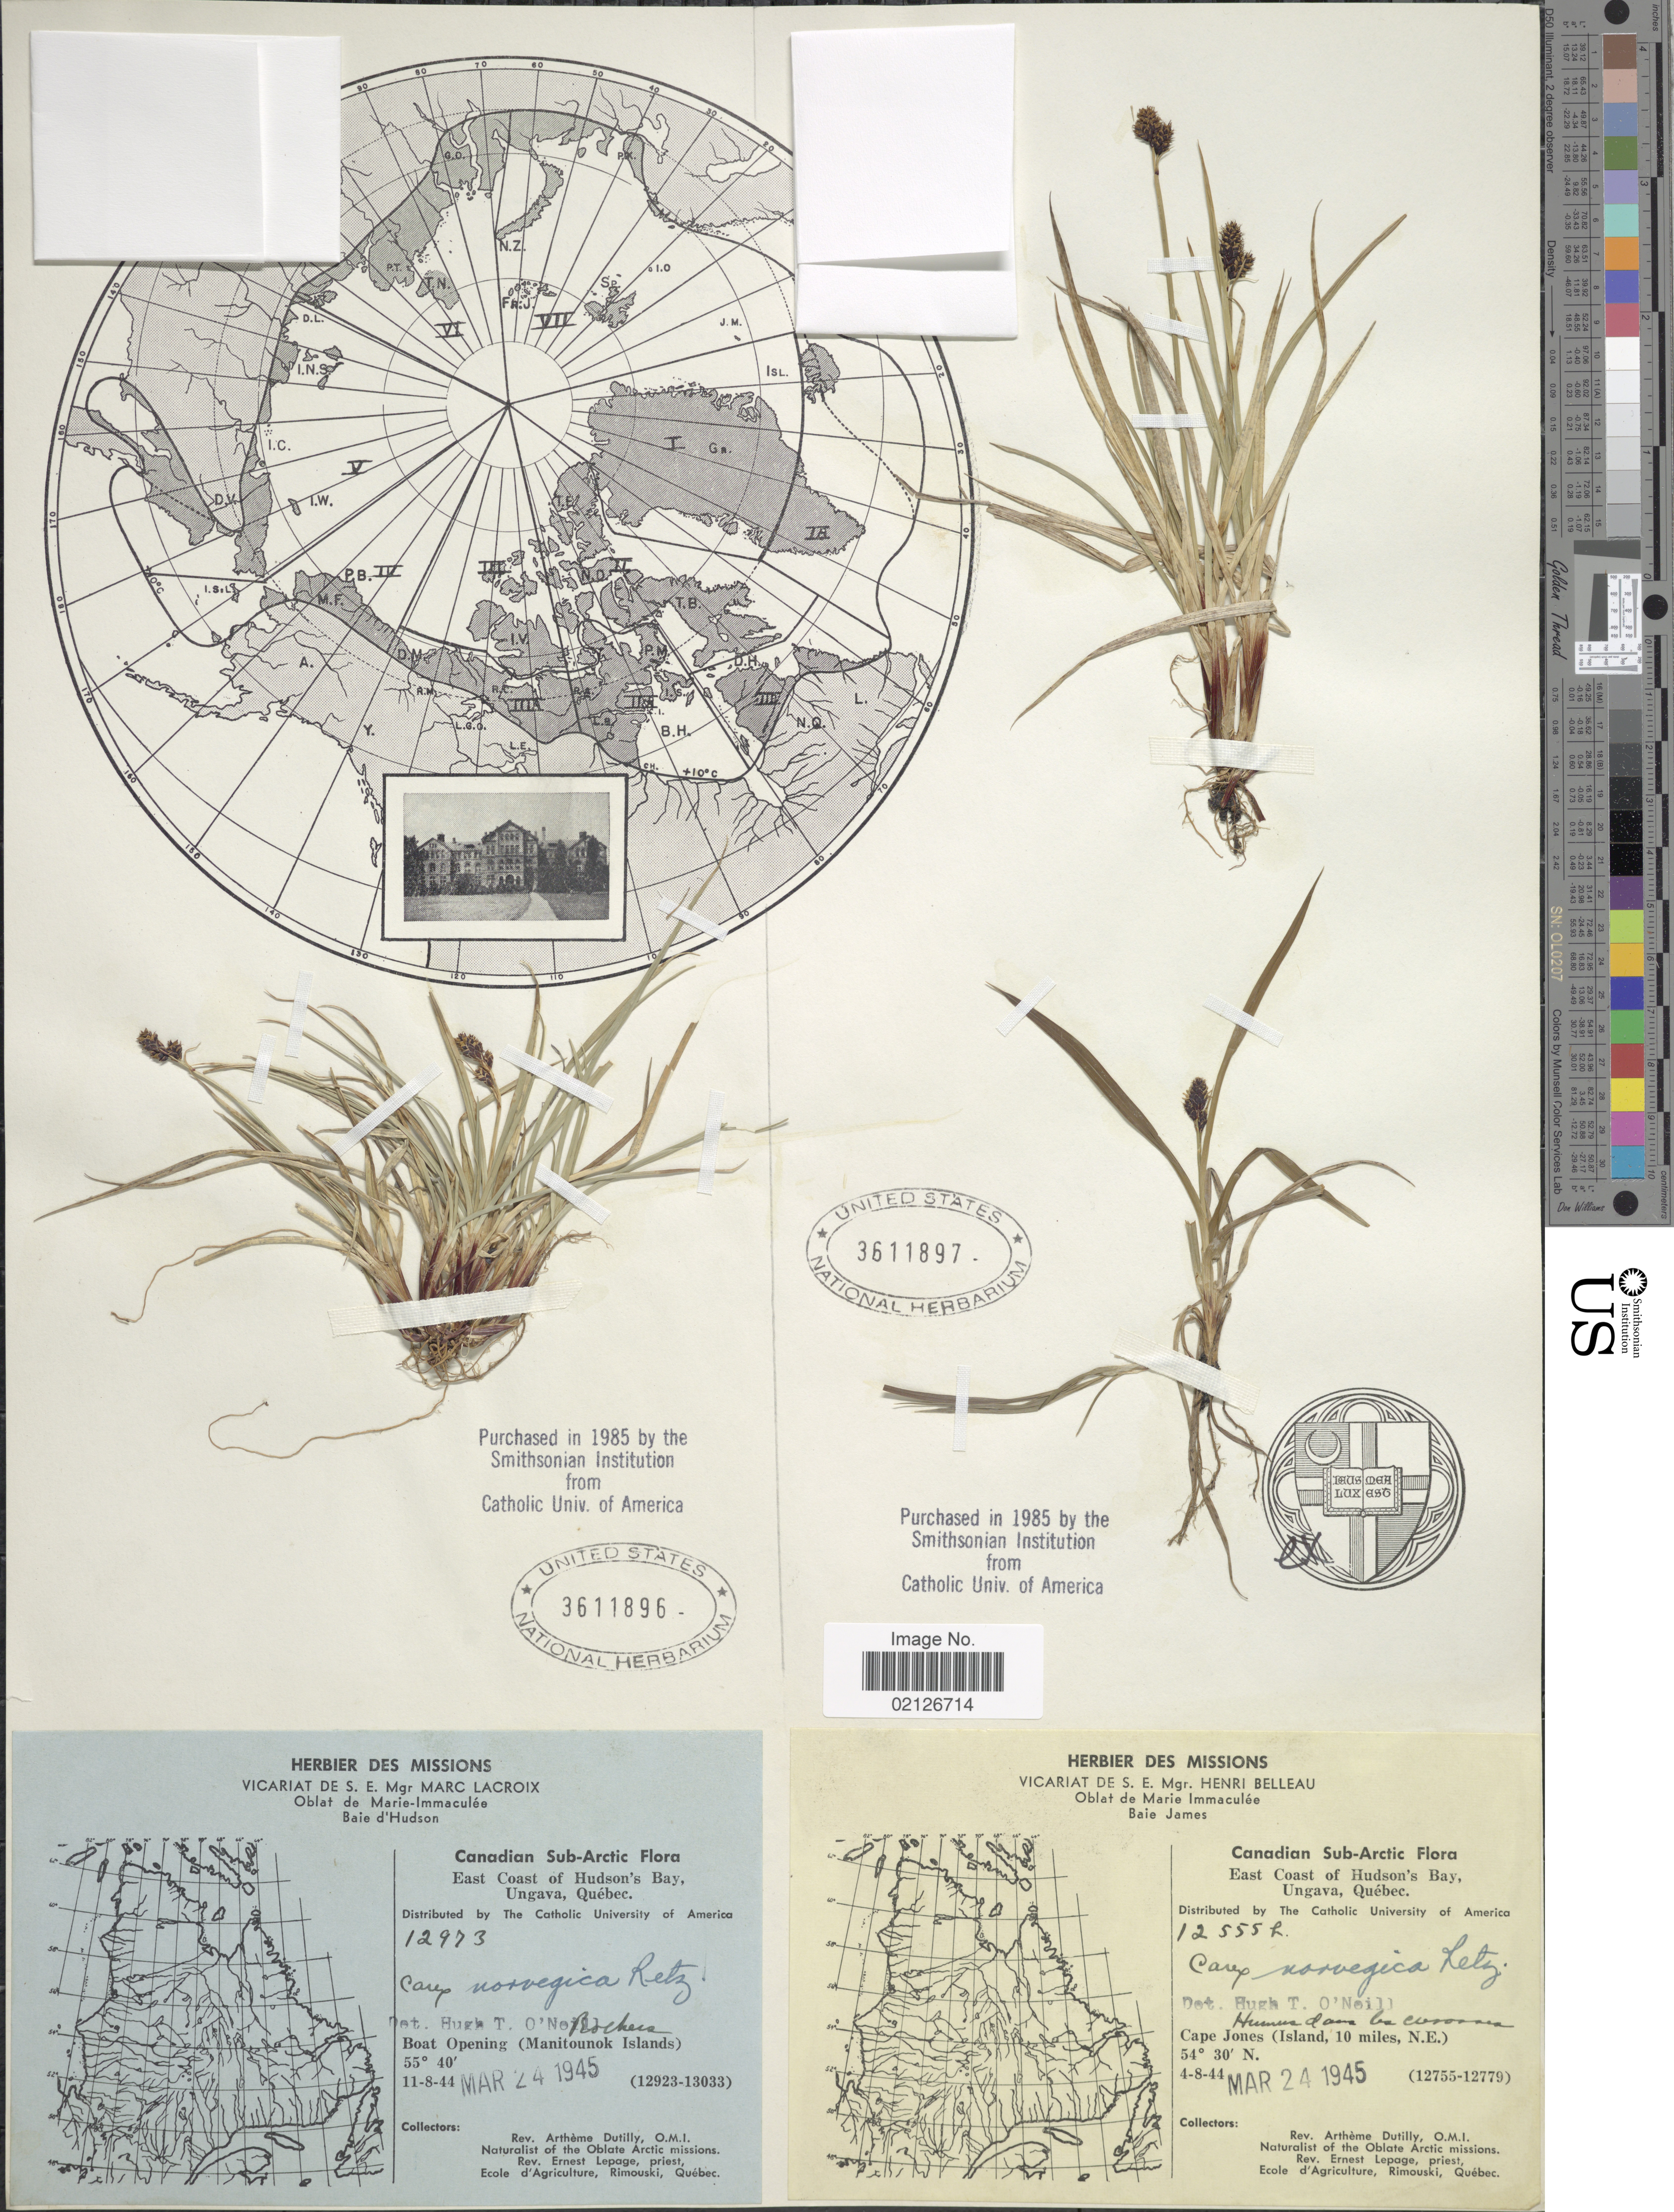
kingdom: Plantae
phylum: Tracheophyta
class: Liliopsida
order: Poales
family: Cyperaceae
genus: Carex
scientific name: Carex norvegica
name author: Retz.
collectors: A. Dutilly & E. Lepage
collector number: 12555l*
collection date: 1945-03-24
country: Canada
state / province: Quebec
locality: Canadian Sub-Arctic, East Coast of Hudson's Bay, Ungava, Cape Jones (Island, 10 miles, N.E.)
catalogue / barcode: US 3611897-2